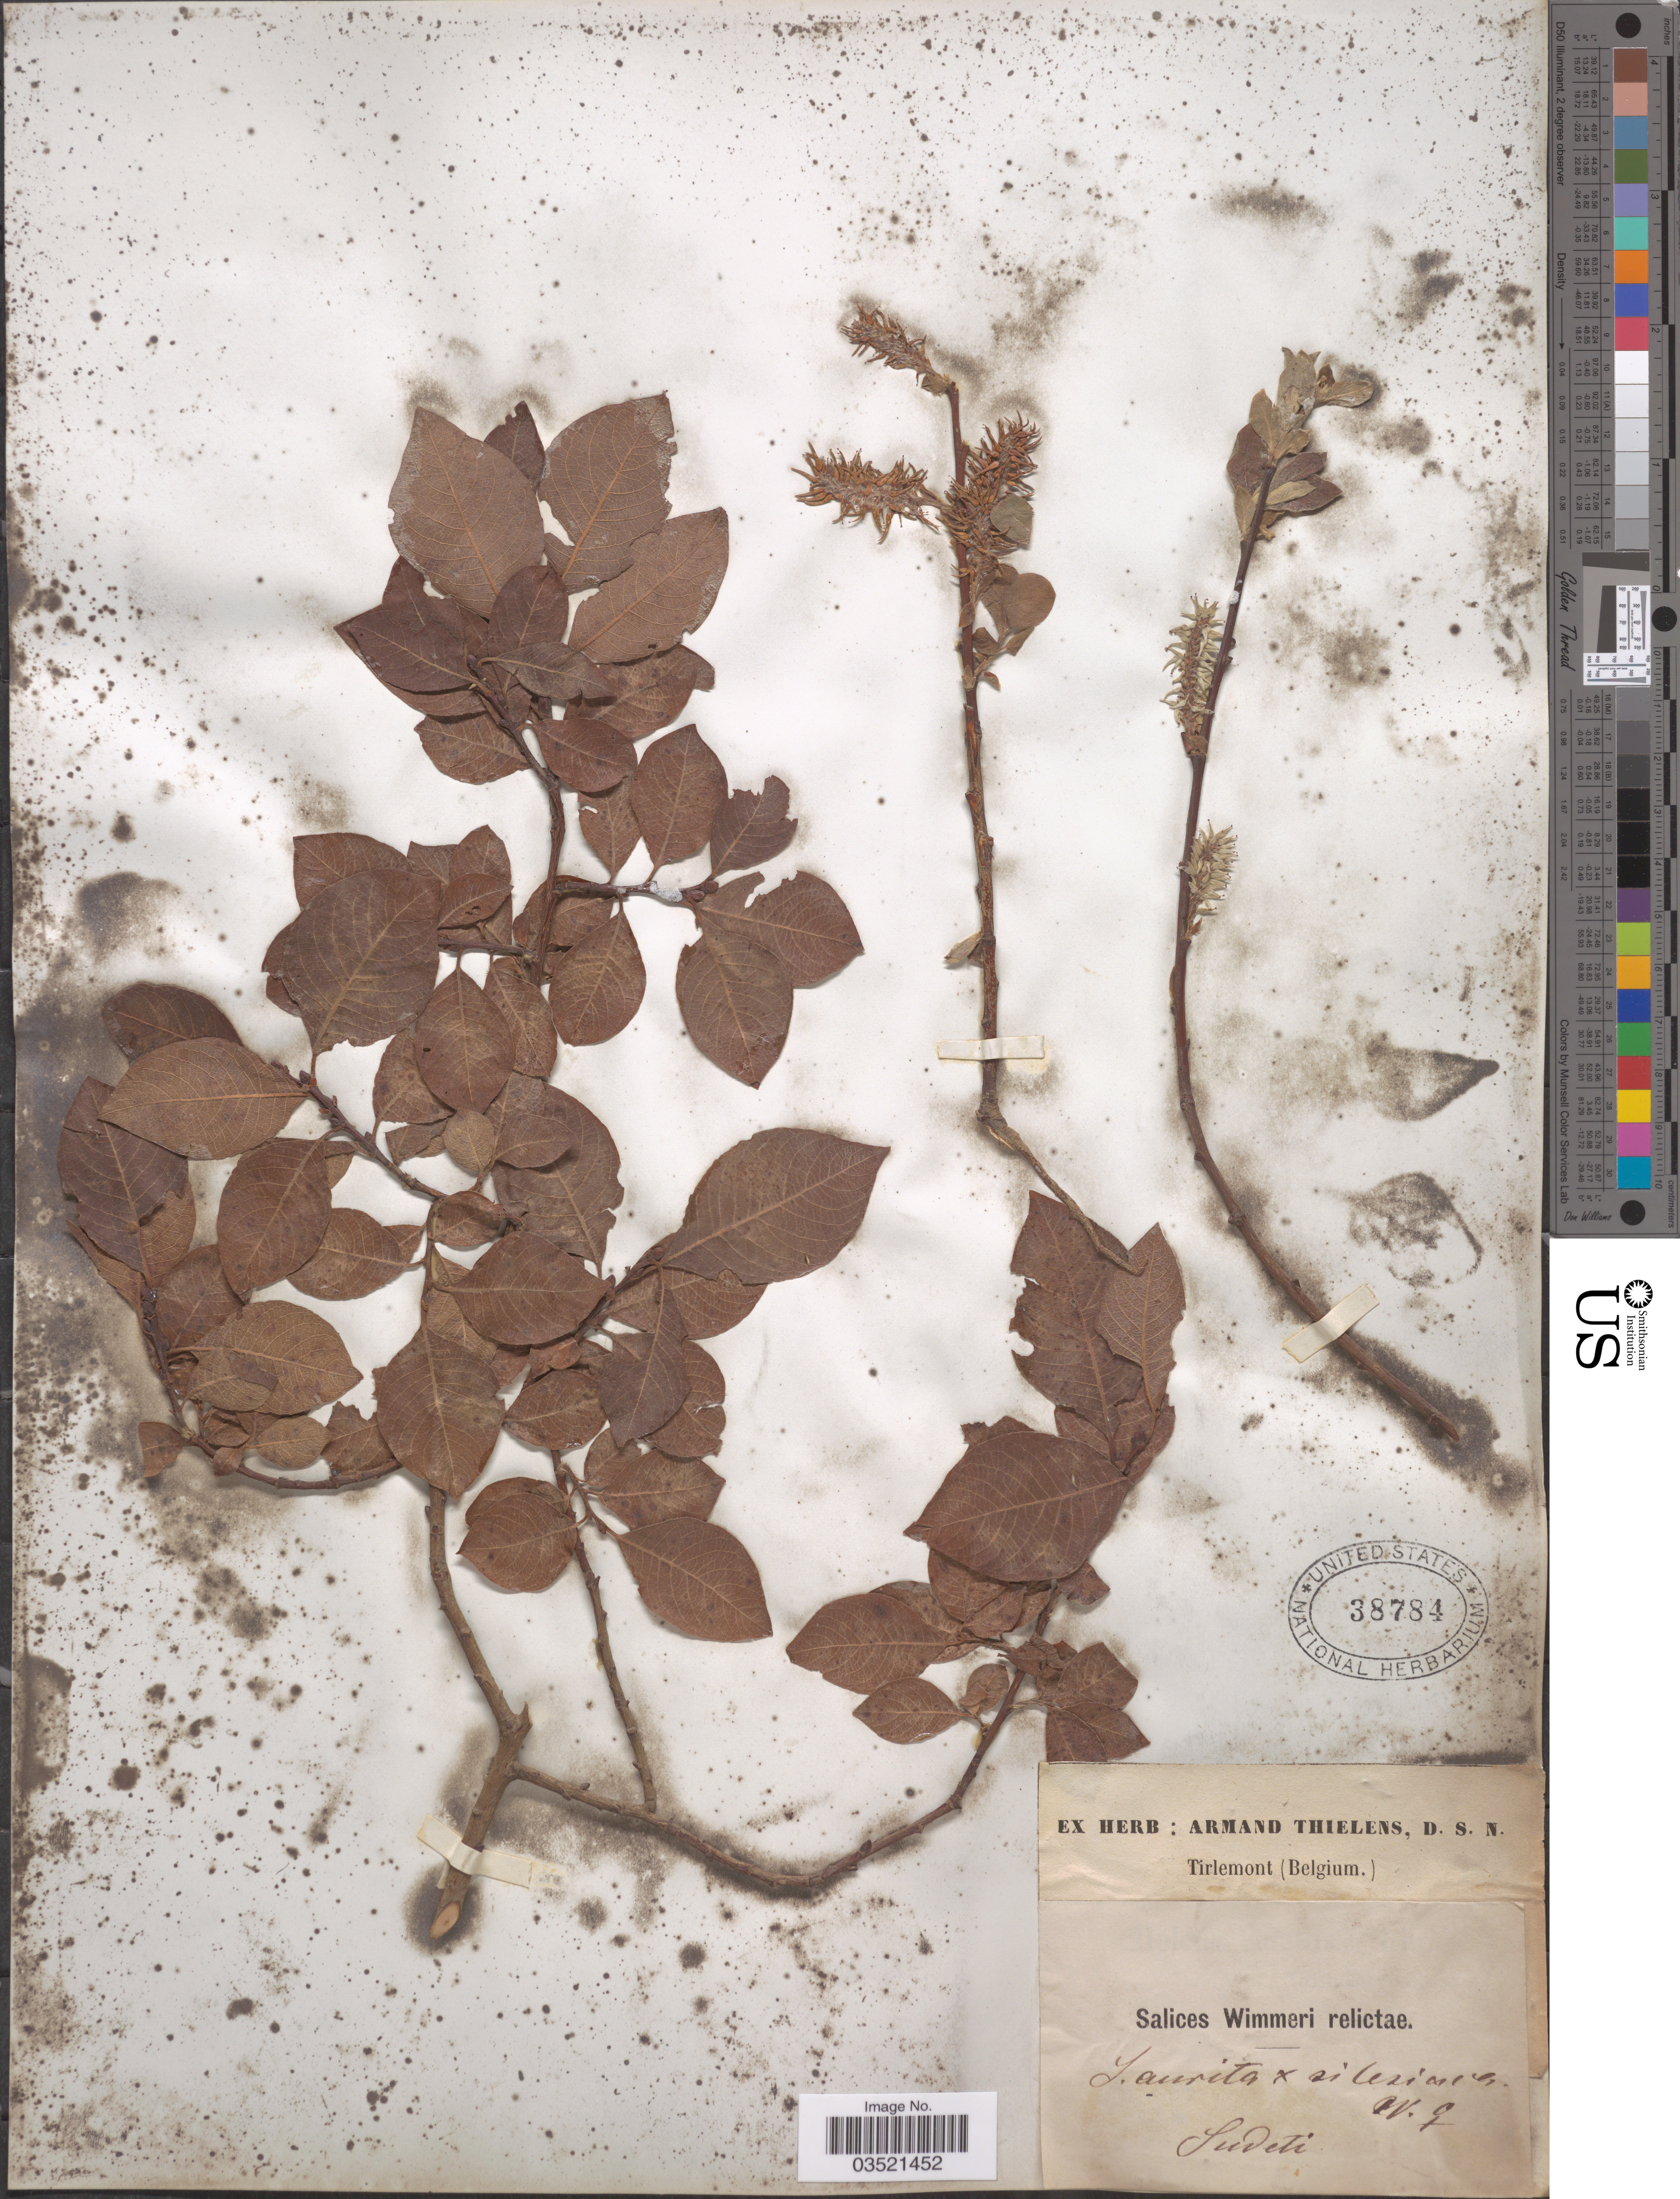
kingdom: Plantae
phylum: Tracheophyta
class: Magnoliopsida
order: Malpighiales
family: Salicaceae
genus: Salix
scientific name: Salix aurita x S. silesiaca Willd.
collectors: ex herb. Armand Thielens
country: Czechia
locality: Sudeti.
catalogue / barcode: US 38784